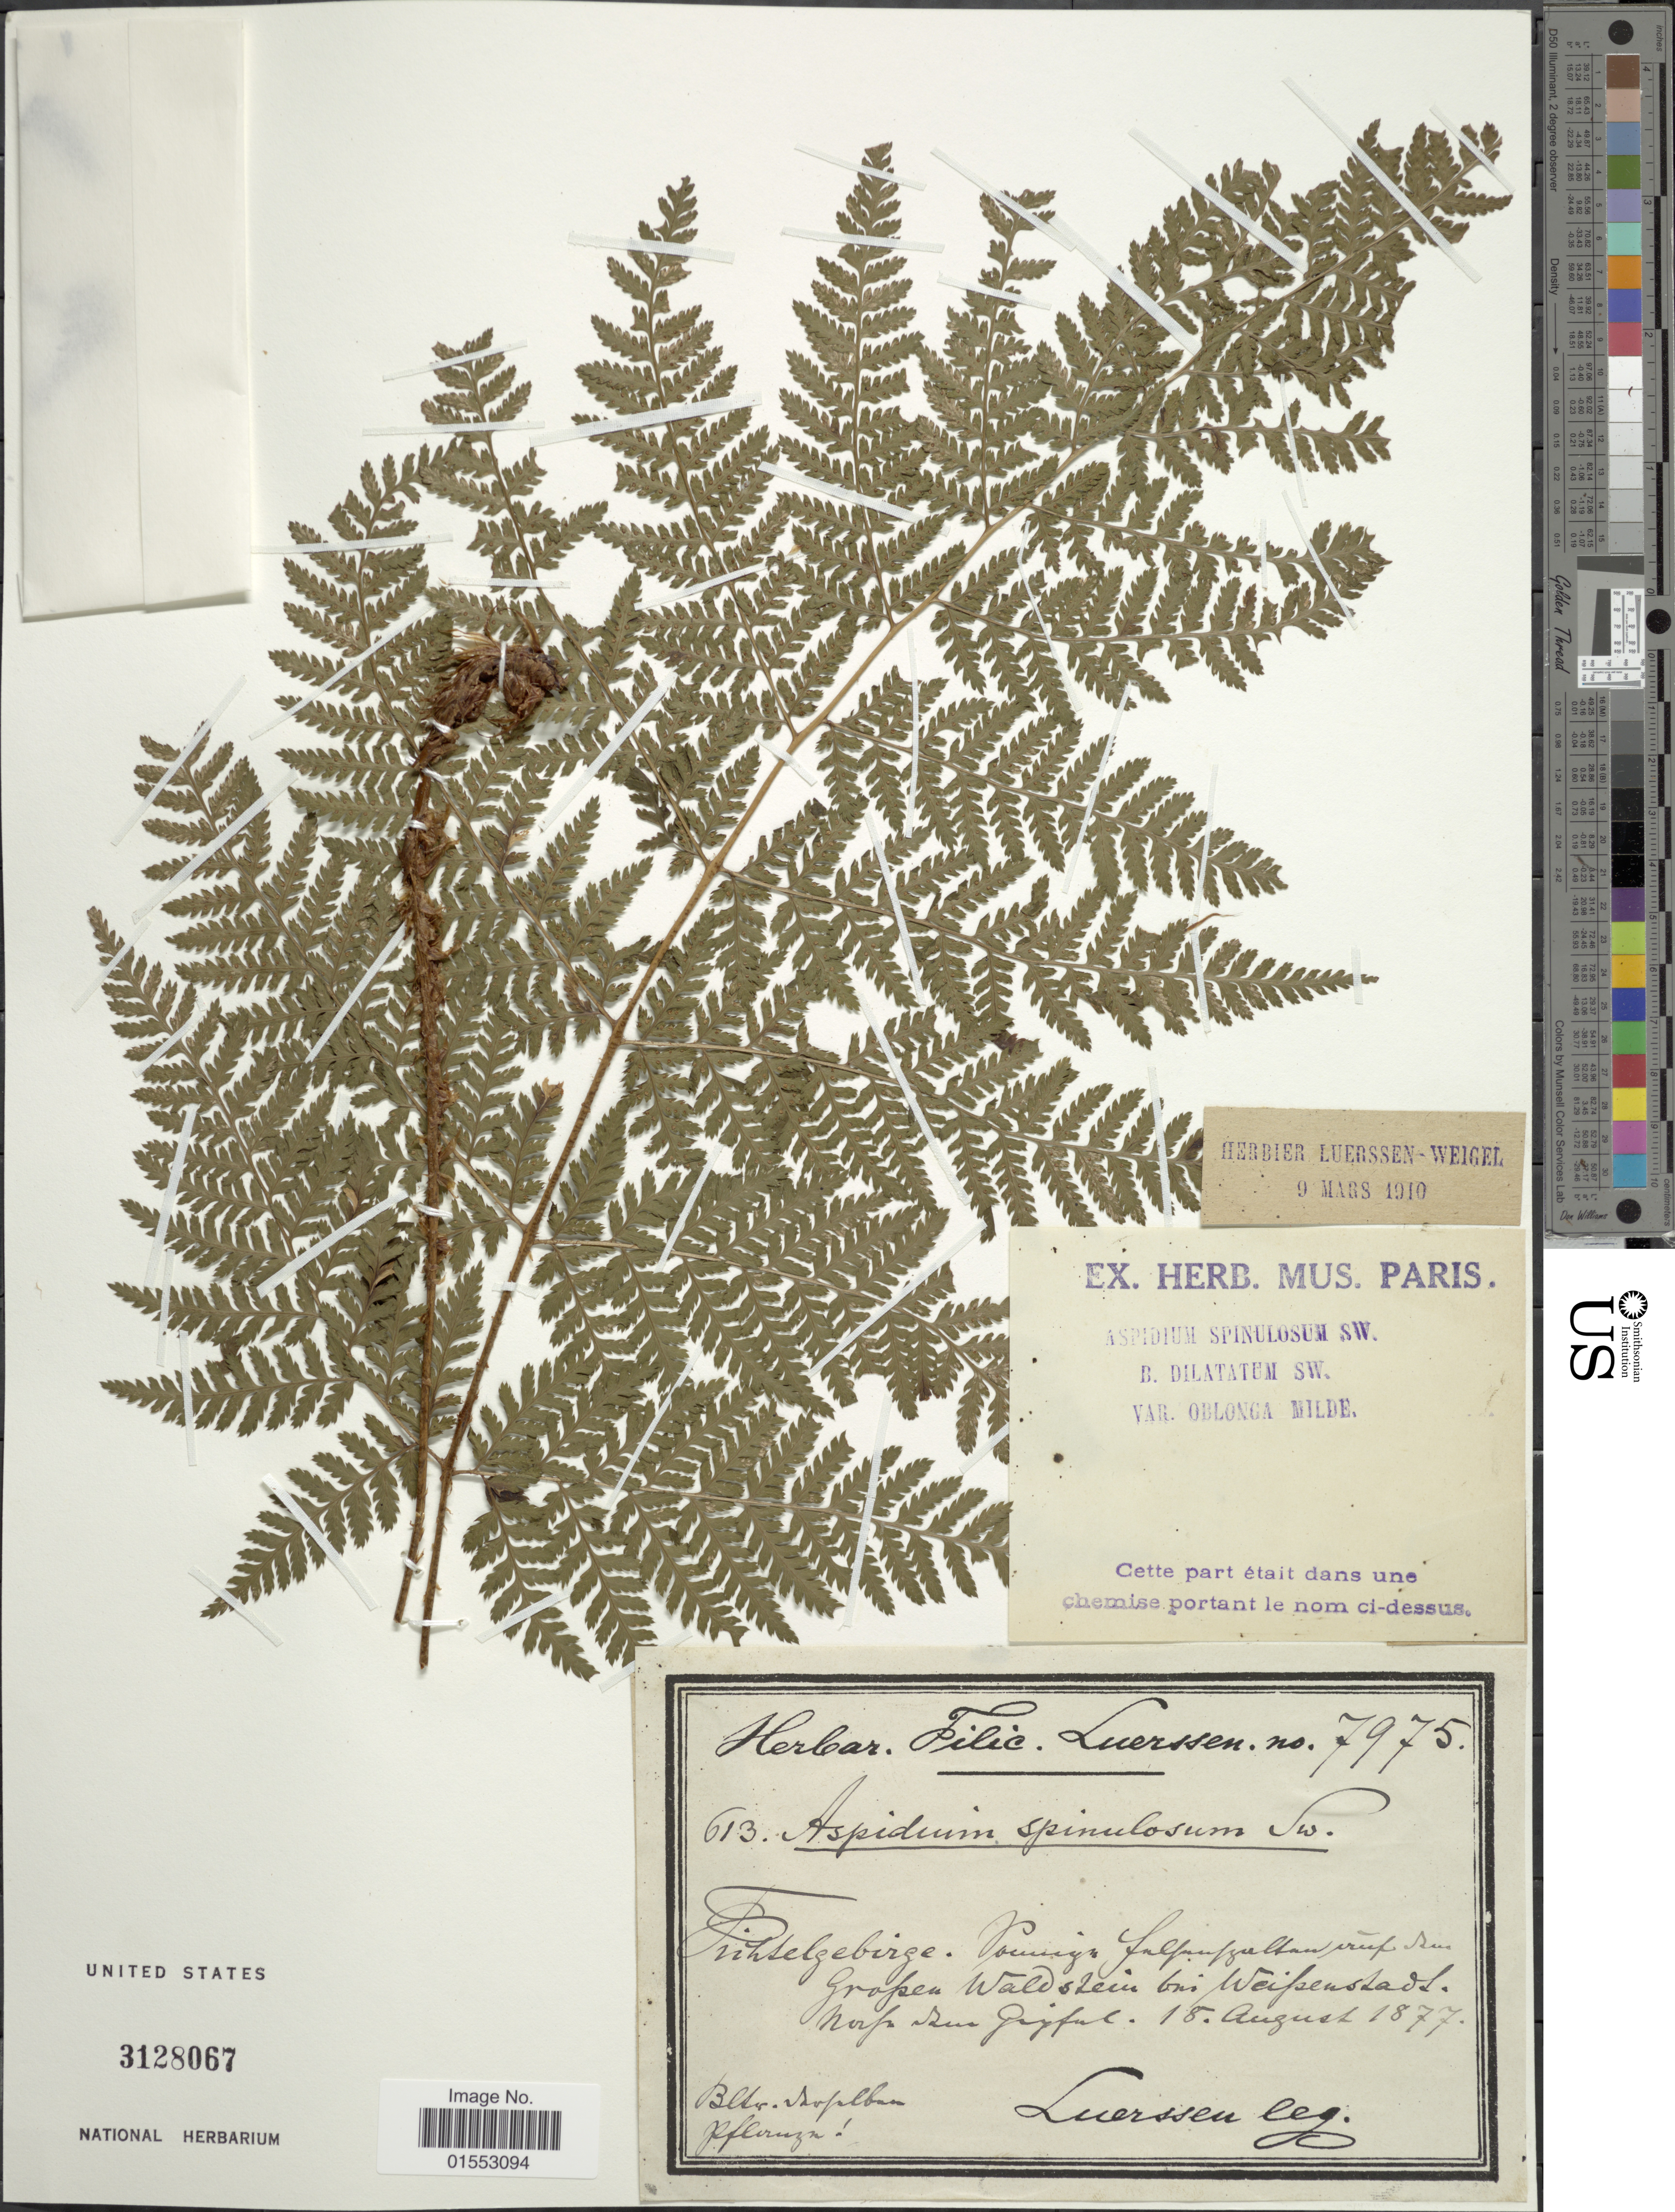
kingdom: Plantae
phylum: Tracheophyta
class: Polypodiopsida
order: Polypodiales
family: Dryopteridaceae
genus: Dryopteris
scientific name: Dryopteris carthusiana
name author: (Villars) H.P. Fuchs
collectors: Luerssen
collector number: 613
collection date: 1977-08-18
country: Germany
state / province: Bayern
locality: Thilegebirge. Vouwing flllings jurfs auf grofen Waldstein bei Weipenstadt nof dut grafit [interpreted]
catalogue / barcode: US 3128067